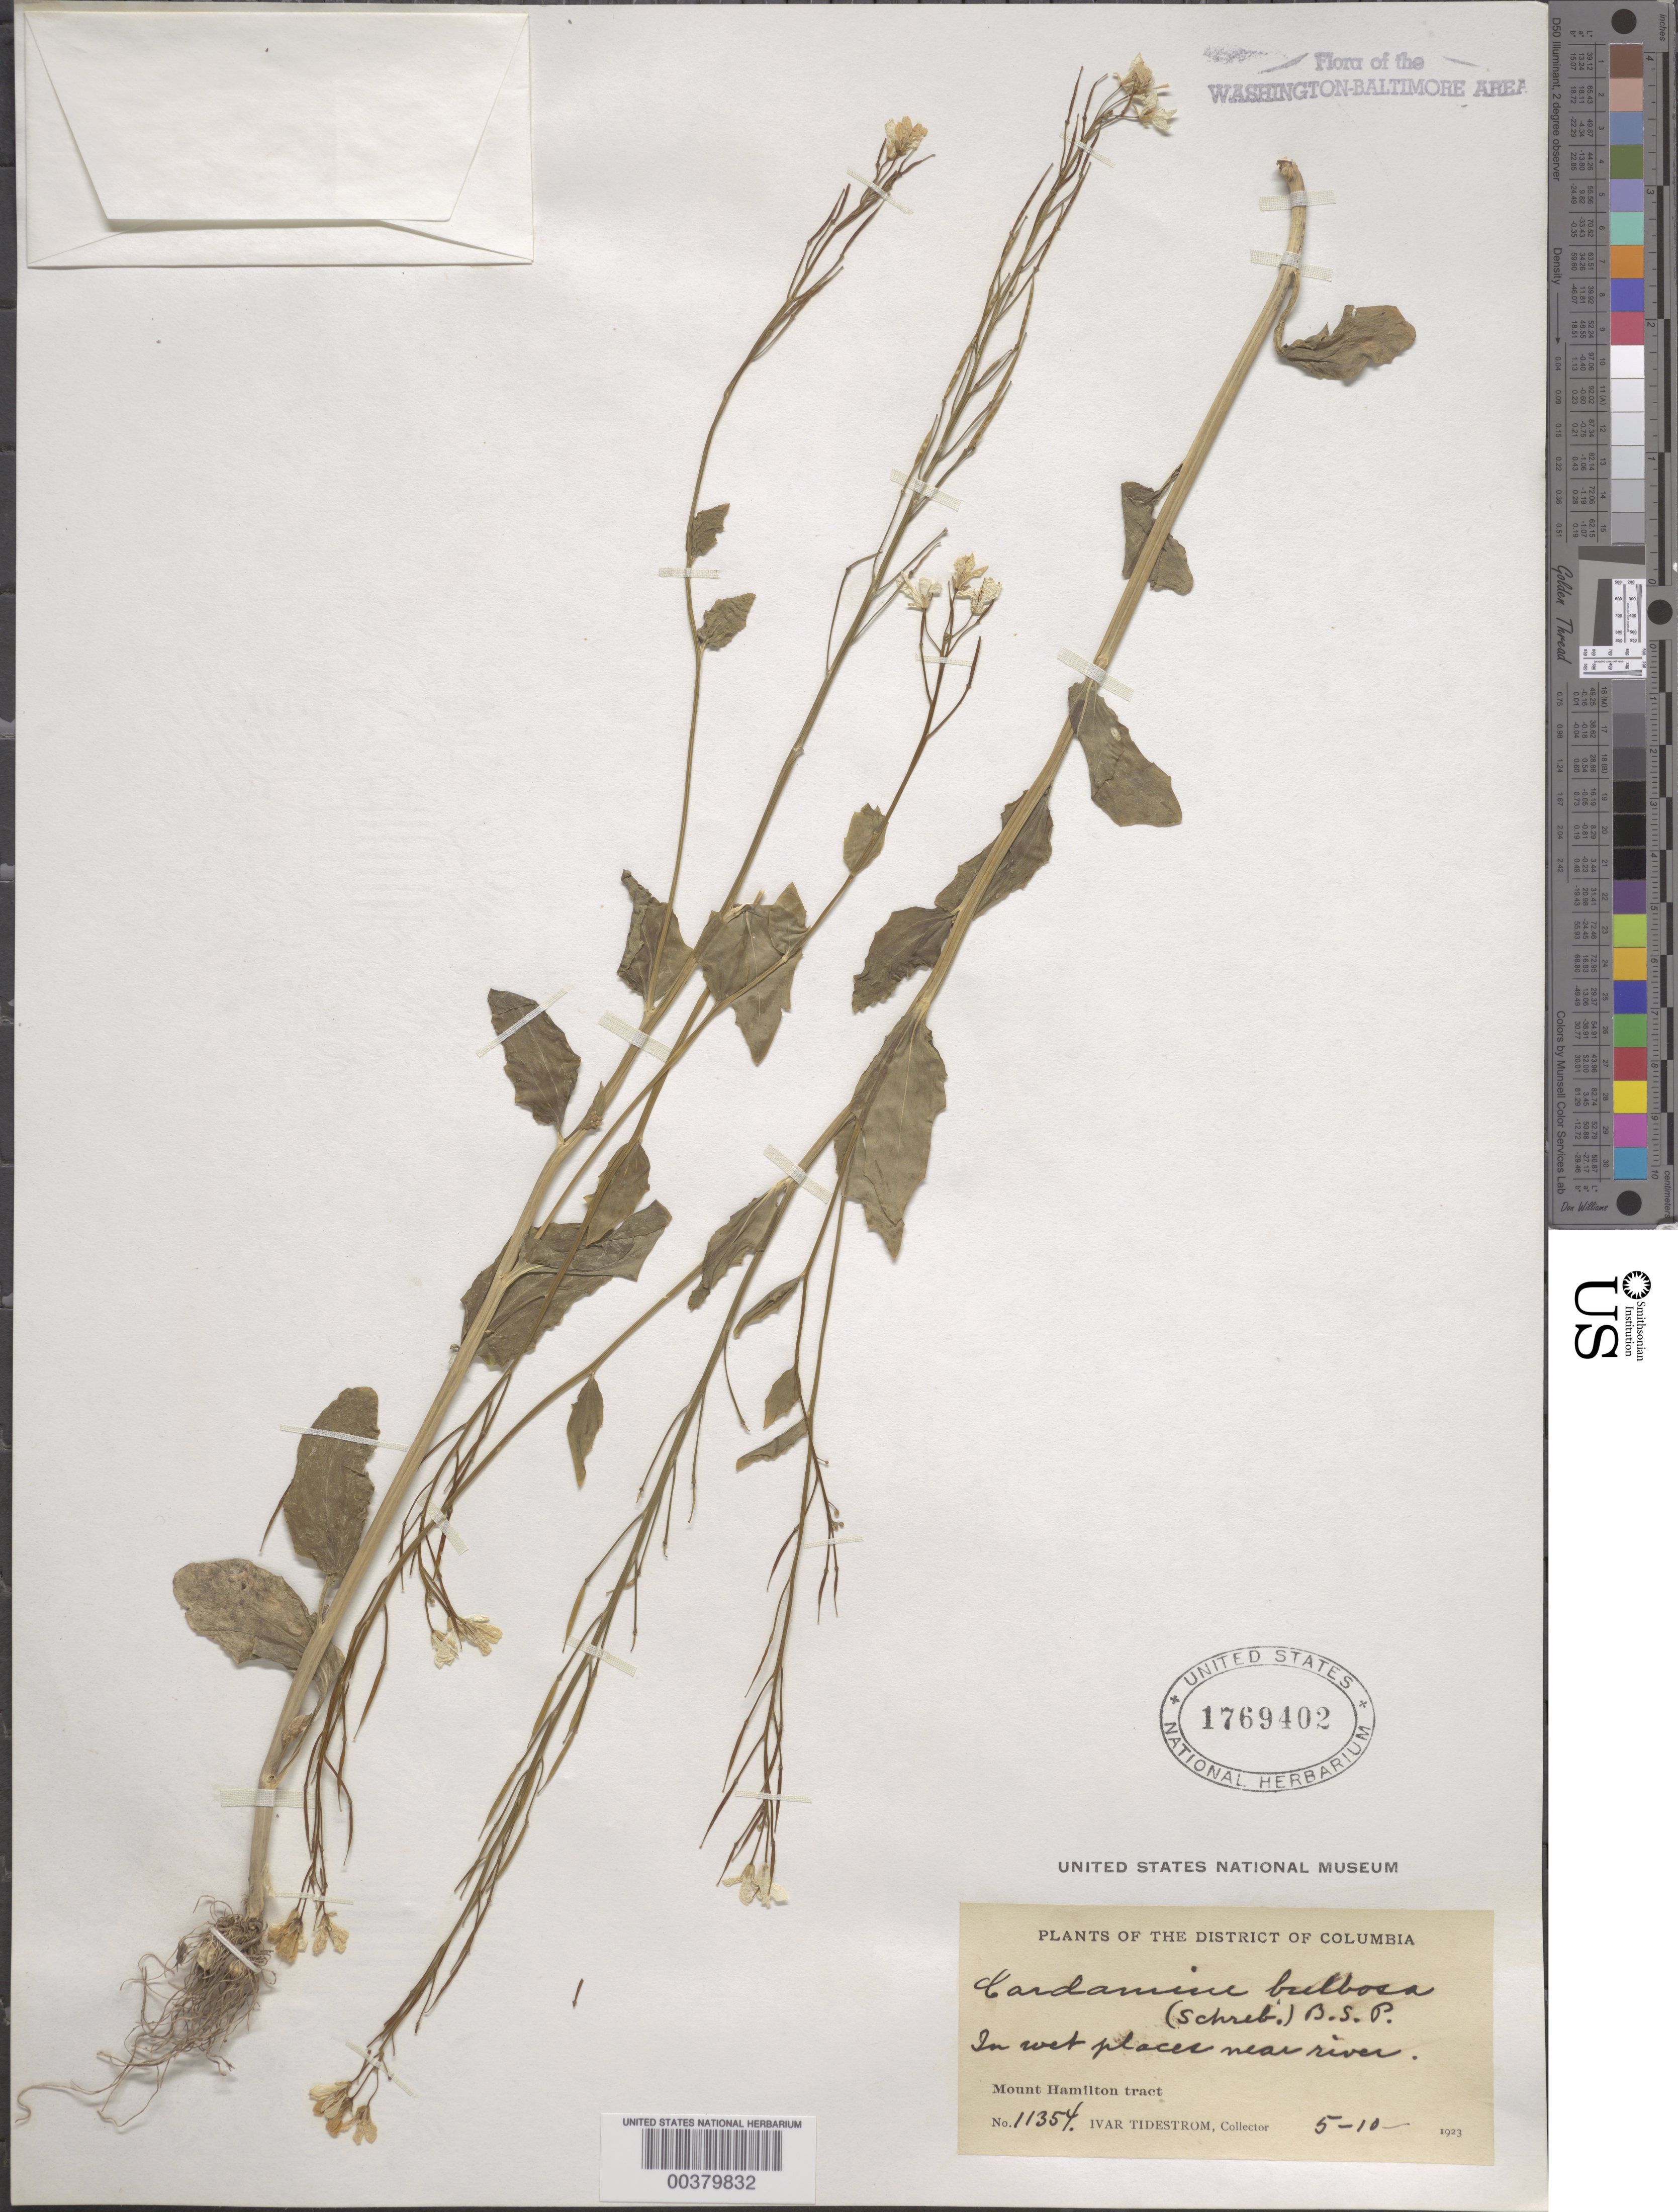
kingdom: Plantae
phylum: Tracheophyta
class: Magnoliopsida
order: Brassicales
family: Brassicaceae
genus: Cardamine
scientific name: Cardamine bulbosa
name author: (Schreb. ex Muhl.) Britton et al.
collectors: I. F. Tidestrom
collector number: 11354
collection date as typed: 10 May 1923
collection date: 1923-05-10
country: United States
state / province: District of Columbia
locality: Mount Hamilton, river vicinity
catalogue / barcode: US 1769402